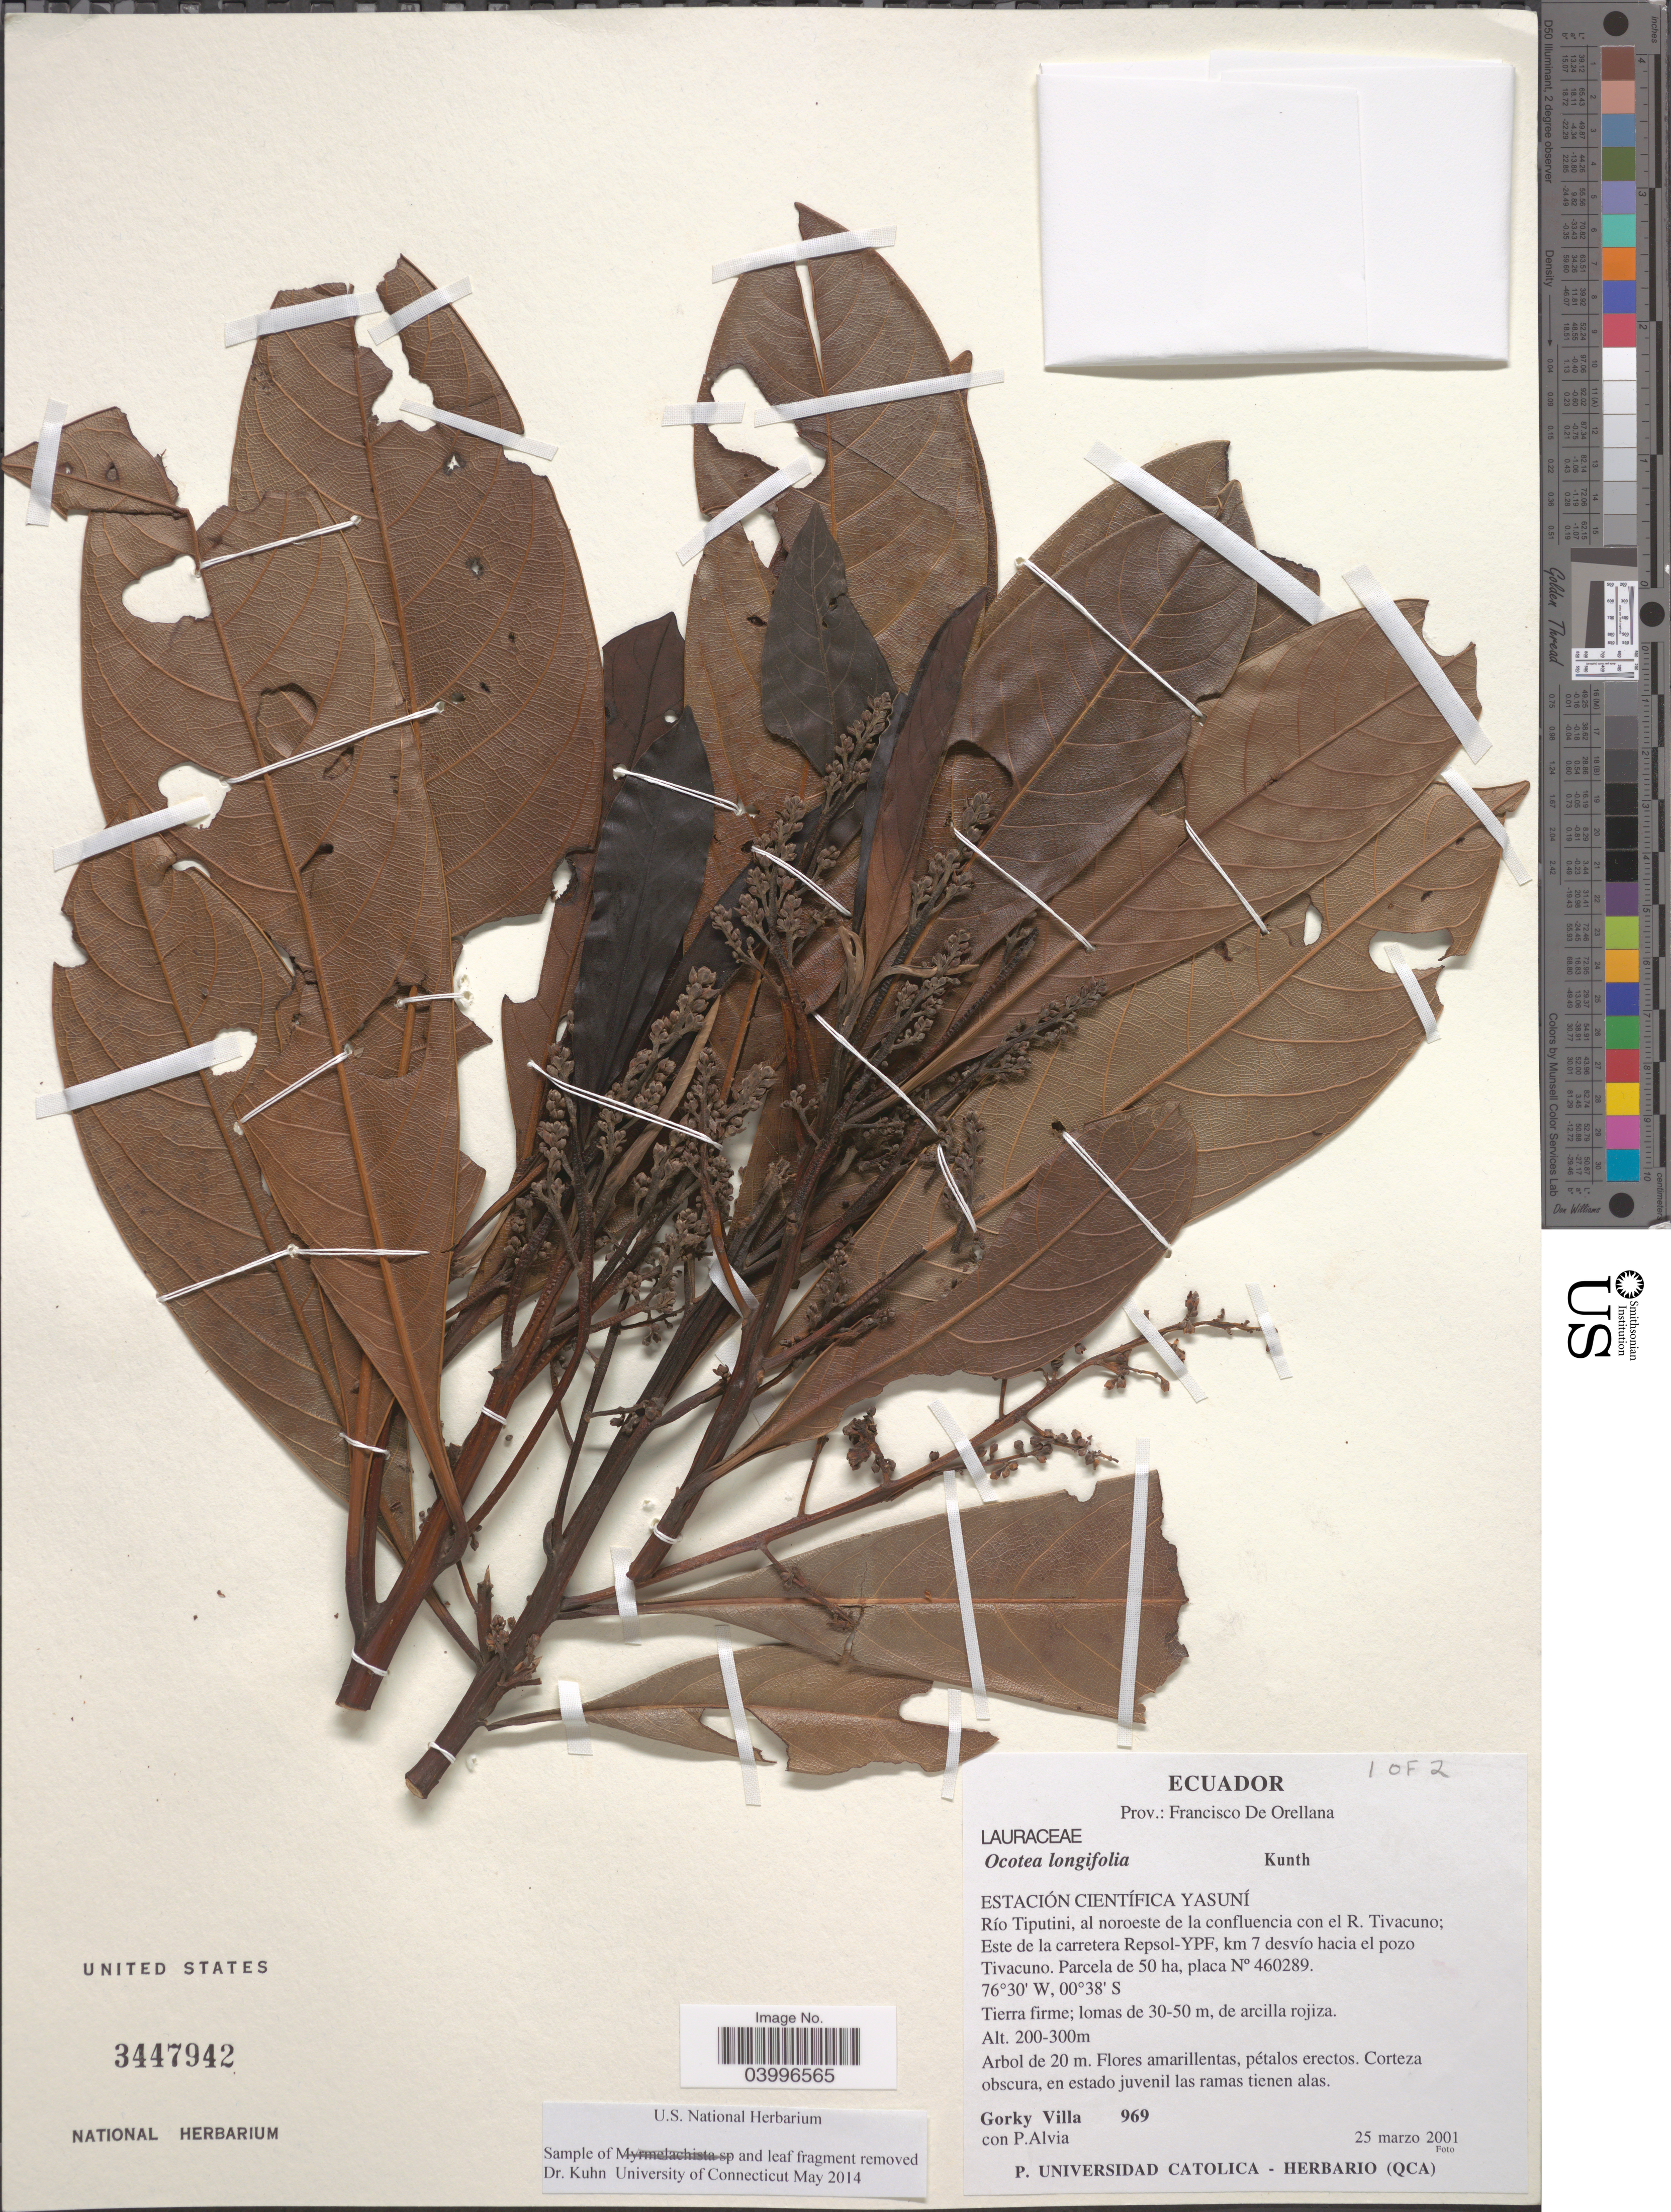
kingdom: Plantae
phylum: Tracheophyta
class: Magnoliopsida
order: Laurales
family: Lauraceae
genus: Ocotea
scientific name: Ocotea longifolia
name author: Kunth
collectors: G. Villa & P. Alvia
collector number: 969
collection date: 2001-03-25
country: Ecuador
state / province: Orellana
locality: Francisco De Orellana. Estación Científica Yasuní. Río Tiputini, al noroeste de la confluencia con el R. Tivacuno; Este de la carretera Repsol-YPF, km 7 desvío hacia el pozo Tivacuno. Parcela 50 ha, placa Nº 460289 [unsure placement].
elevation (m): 200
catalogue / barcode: US 3447942